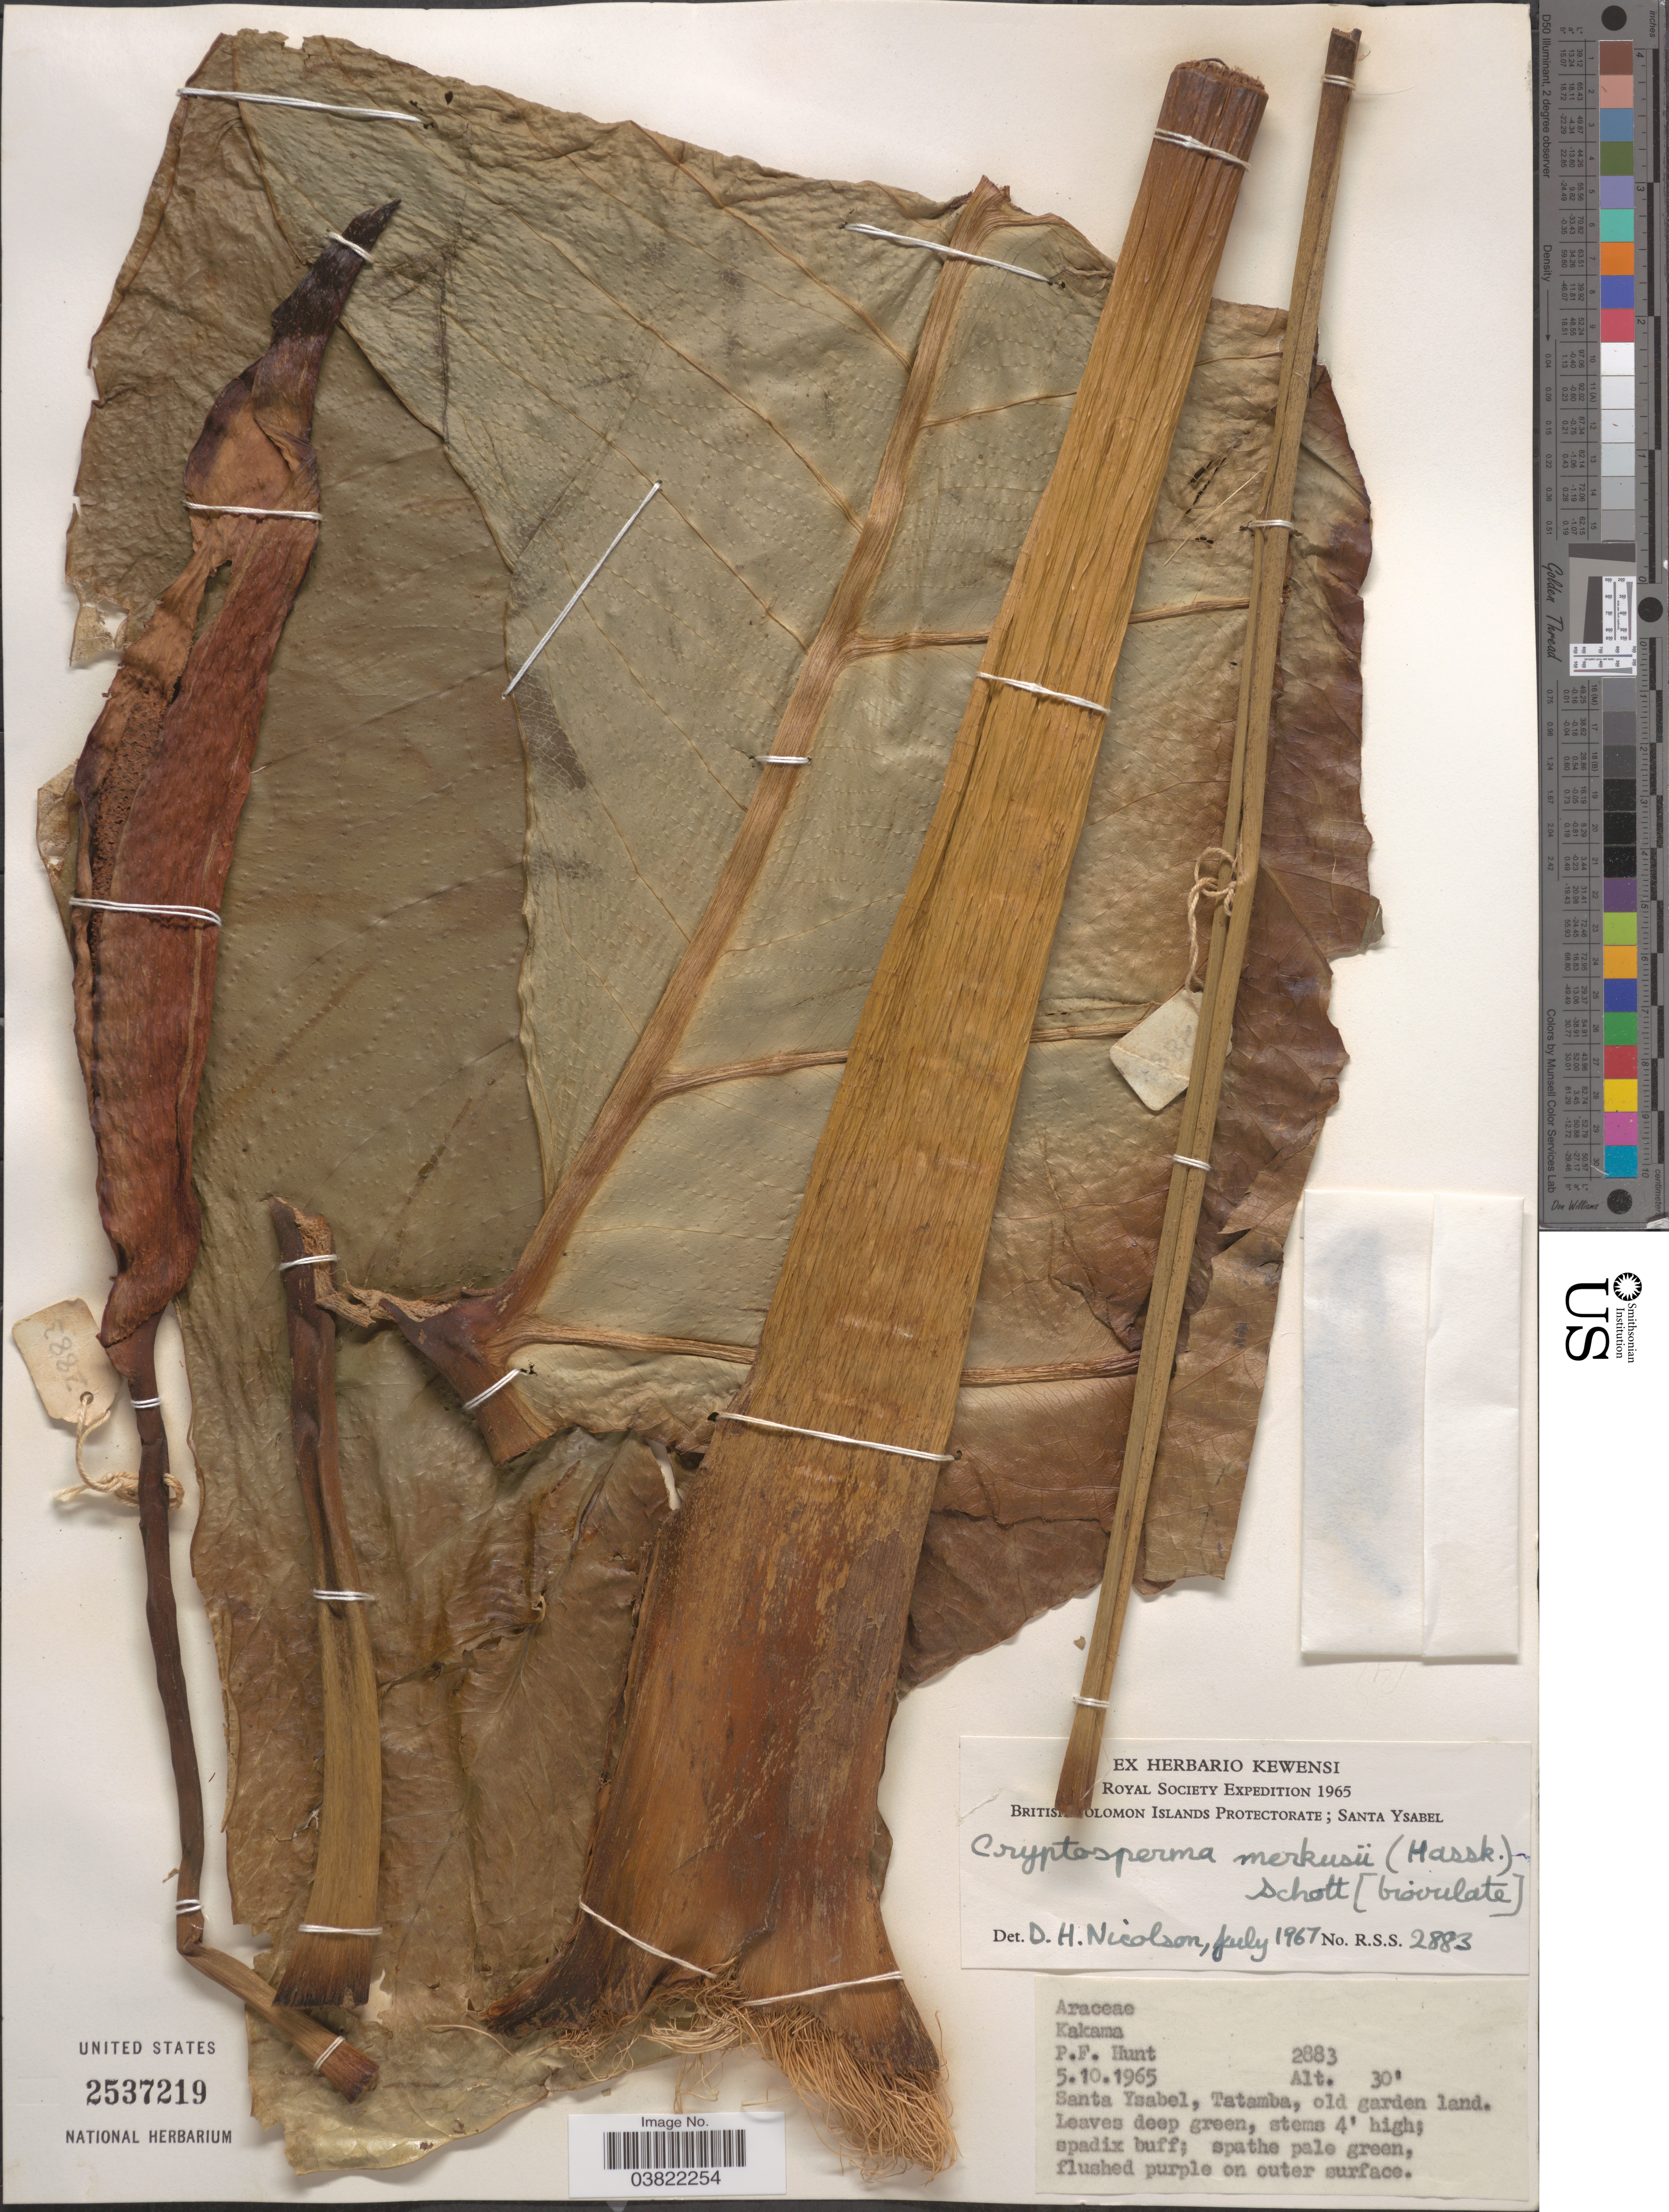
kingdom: Plantae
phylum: Tracheophyta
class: Liliopsida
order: Alismatales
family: Araceae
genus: Cyrtosperma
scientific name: Cyrtosperma merkusii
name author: (Hassk.) Schott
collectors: P. F. Hunt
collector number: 2883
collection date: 1965-10-05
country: Solomon Islands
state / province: Solomon Islands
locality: Santa Ysabel, Tatamba, old garden land.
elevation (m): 9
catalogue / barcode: US 2537219